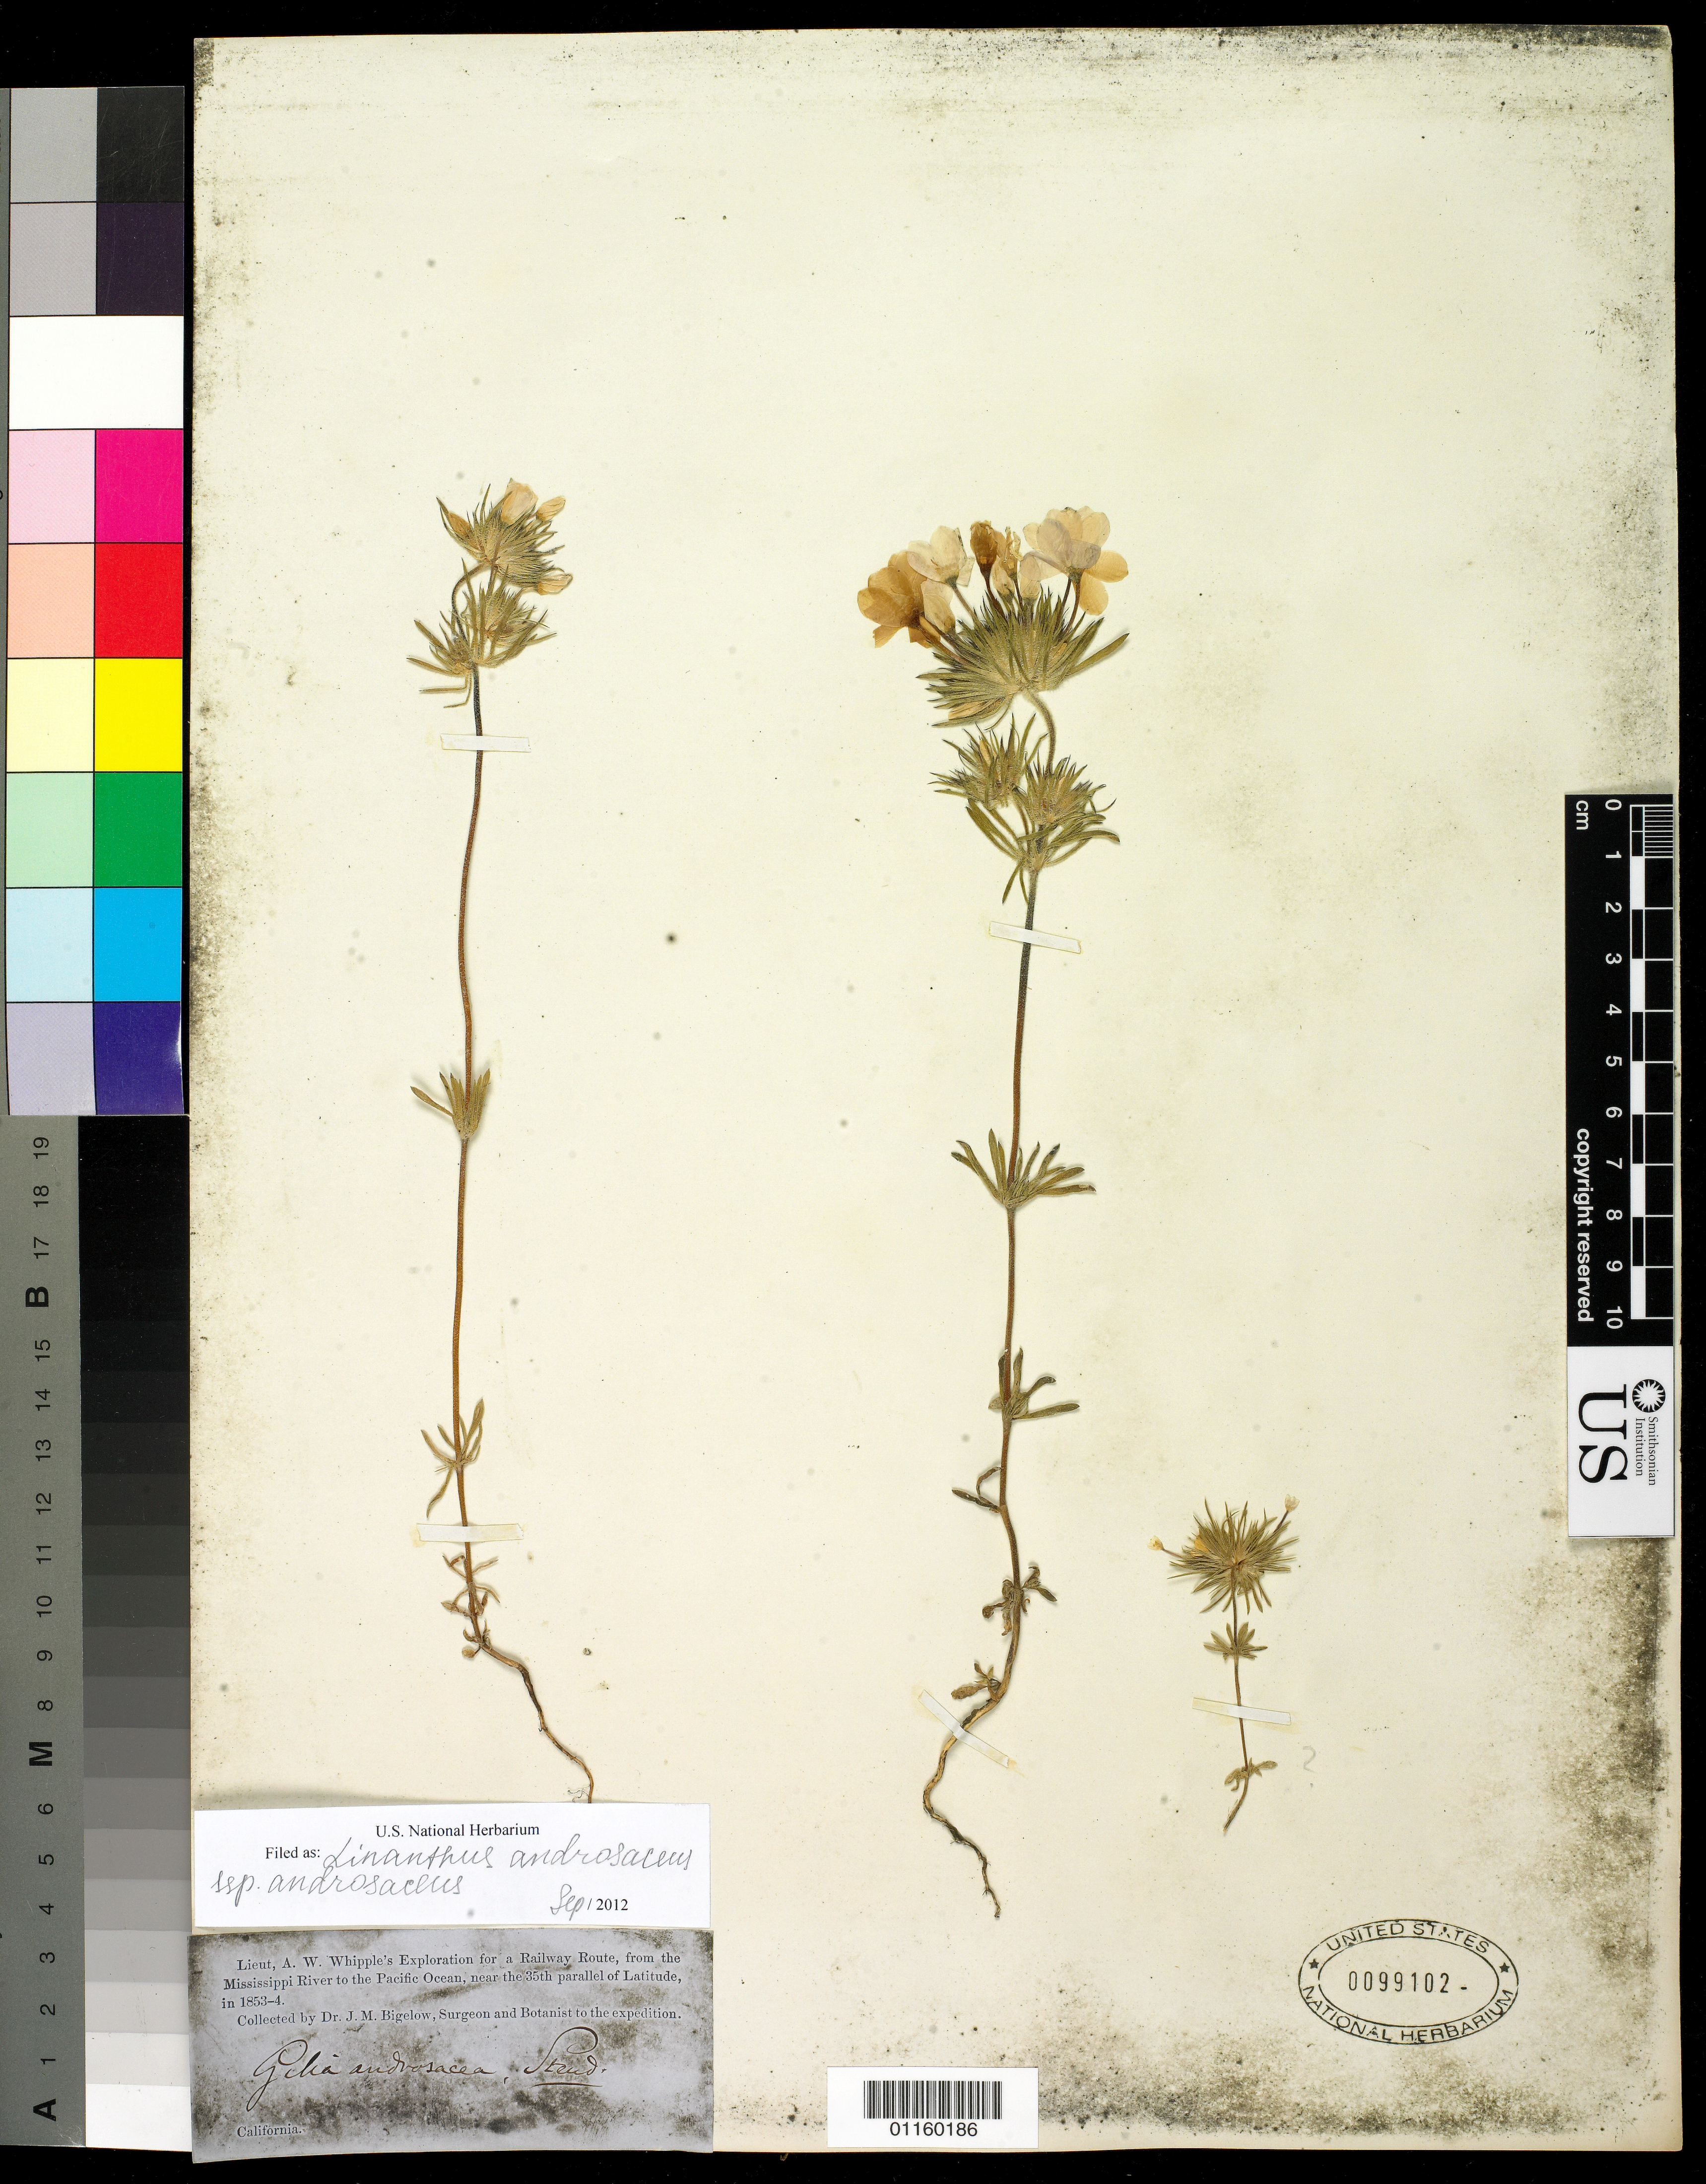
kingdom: Plantae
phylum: Tracheophyta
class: Magnoliopsida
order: Ericales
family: Polemoniaceae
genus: Leptosiphon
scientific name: Leptosiphon androsaceus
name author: Benth.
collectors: J. M. Bigelow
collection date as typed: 1853 to -- --- 1854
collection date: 1853/1854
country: United States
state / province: California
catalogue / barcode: US 99102